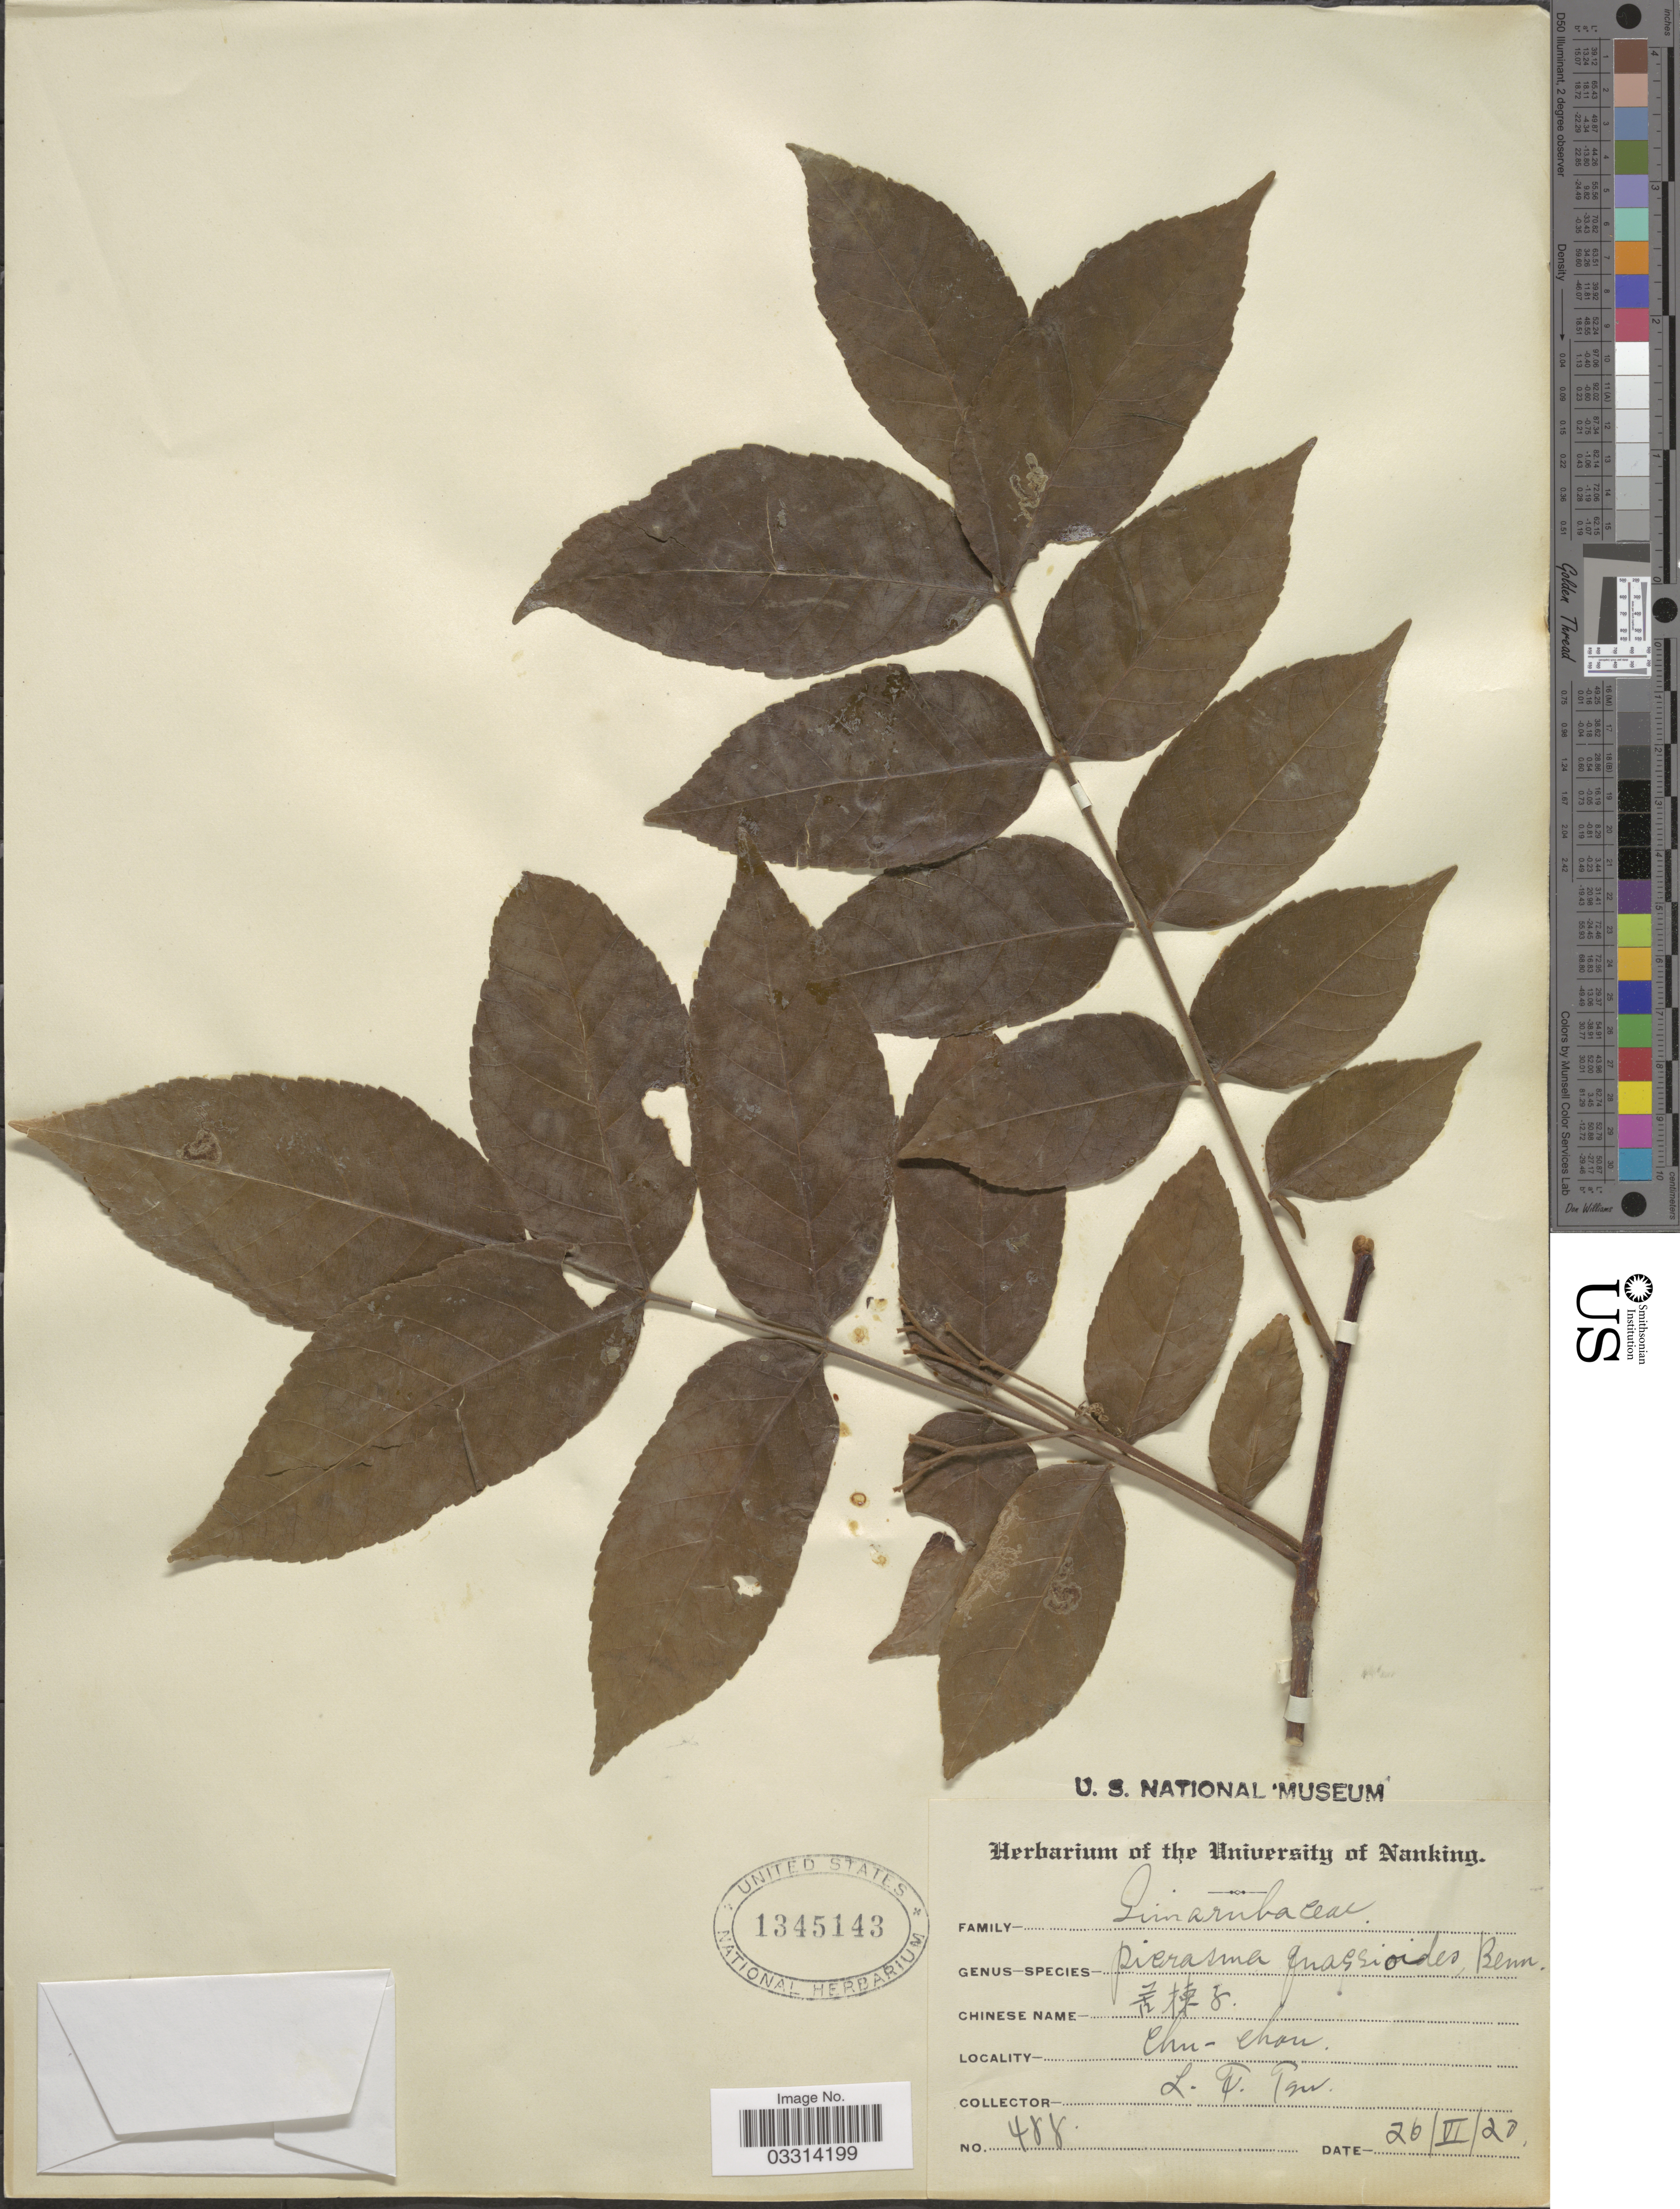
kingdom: Plantae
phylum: Tracheophyta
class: Magnoliopsida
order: Sapindales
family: Simaroubaceae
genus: Picrasma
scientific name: Picrasma quassioides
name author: (D. Don) Benn.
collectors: L. Tan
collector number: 488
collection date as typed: Transcribed d/m/y: 26/6/20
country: China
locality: Chu-chou. [interpreted]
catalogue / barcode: US 1345143